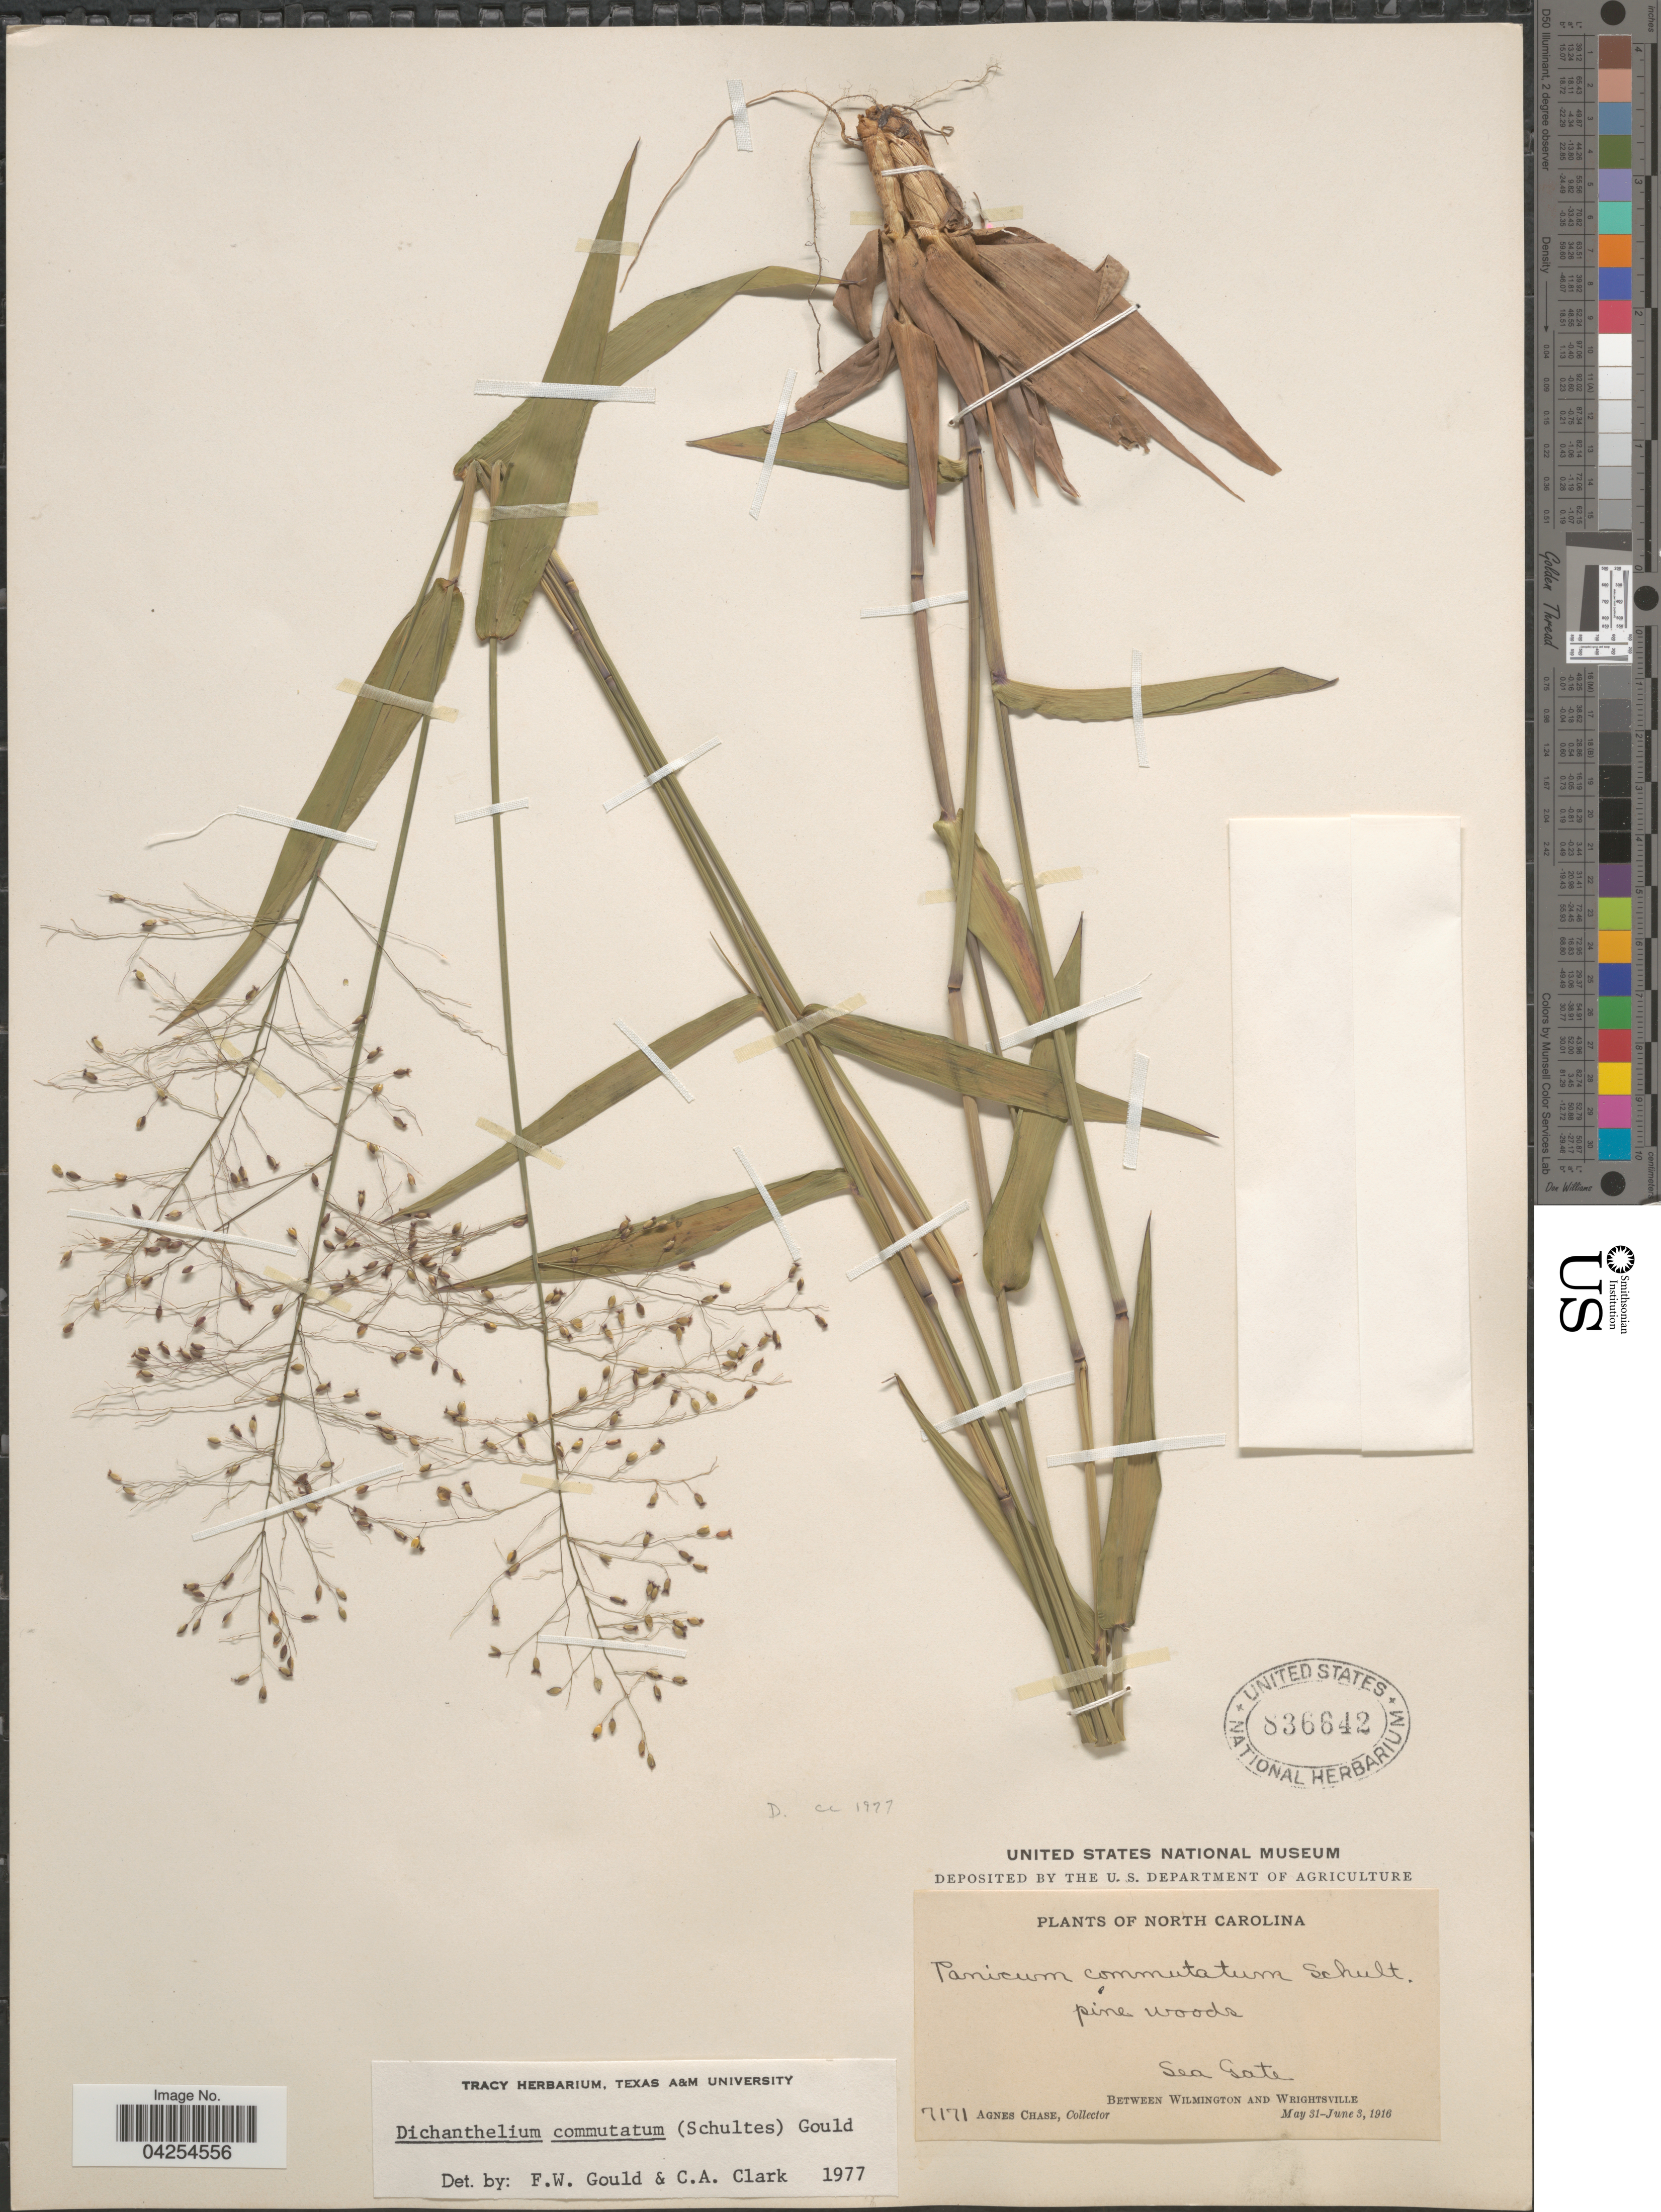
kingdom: Plantae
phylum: Tracheophyta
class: Liliopsida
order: Poales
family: Poaceae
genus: Dichanthelium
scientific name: Dichanthelium commutatum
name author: (Schult.) Gould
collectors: A. Chase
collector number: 7171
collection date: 1916-05-31/1916-06-03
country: United States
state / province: North Carolina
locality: Sea Gate. Between Wilmington And Wrightsville.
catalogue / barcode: US 836642